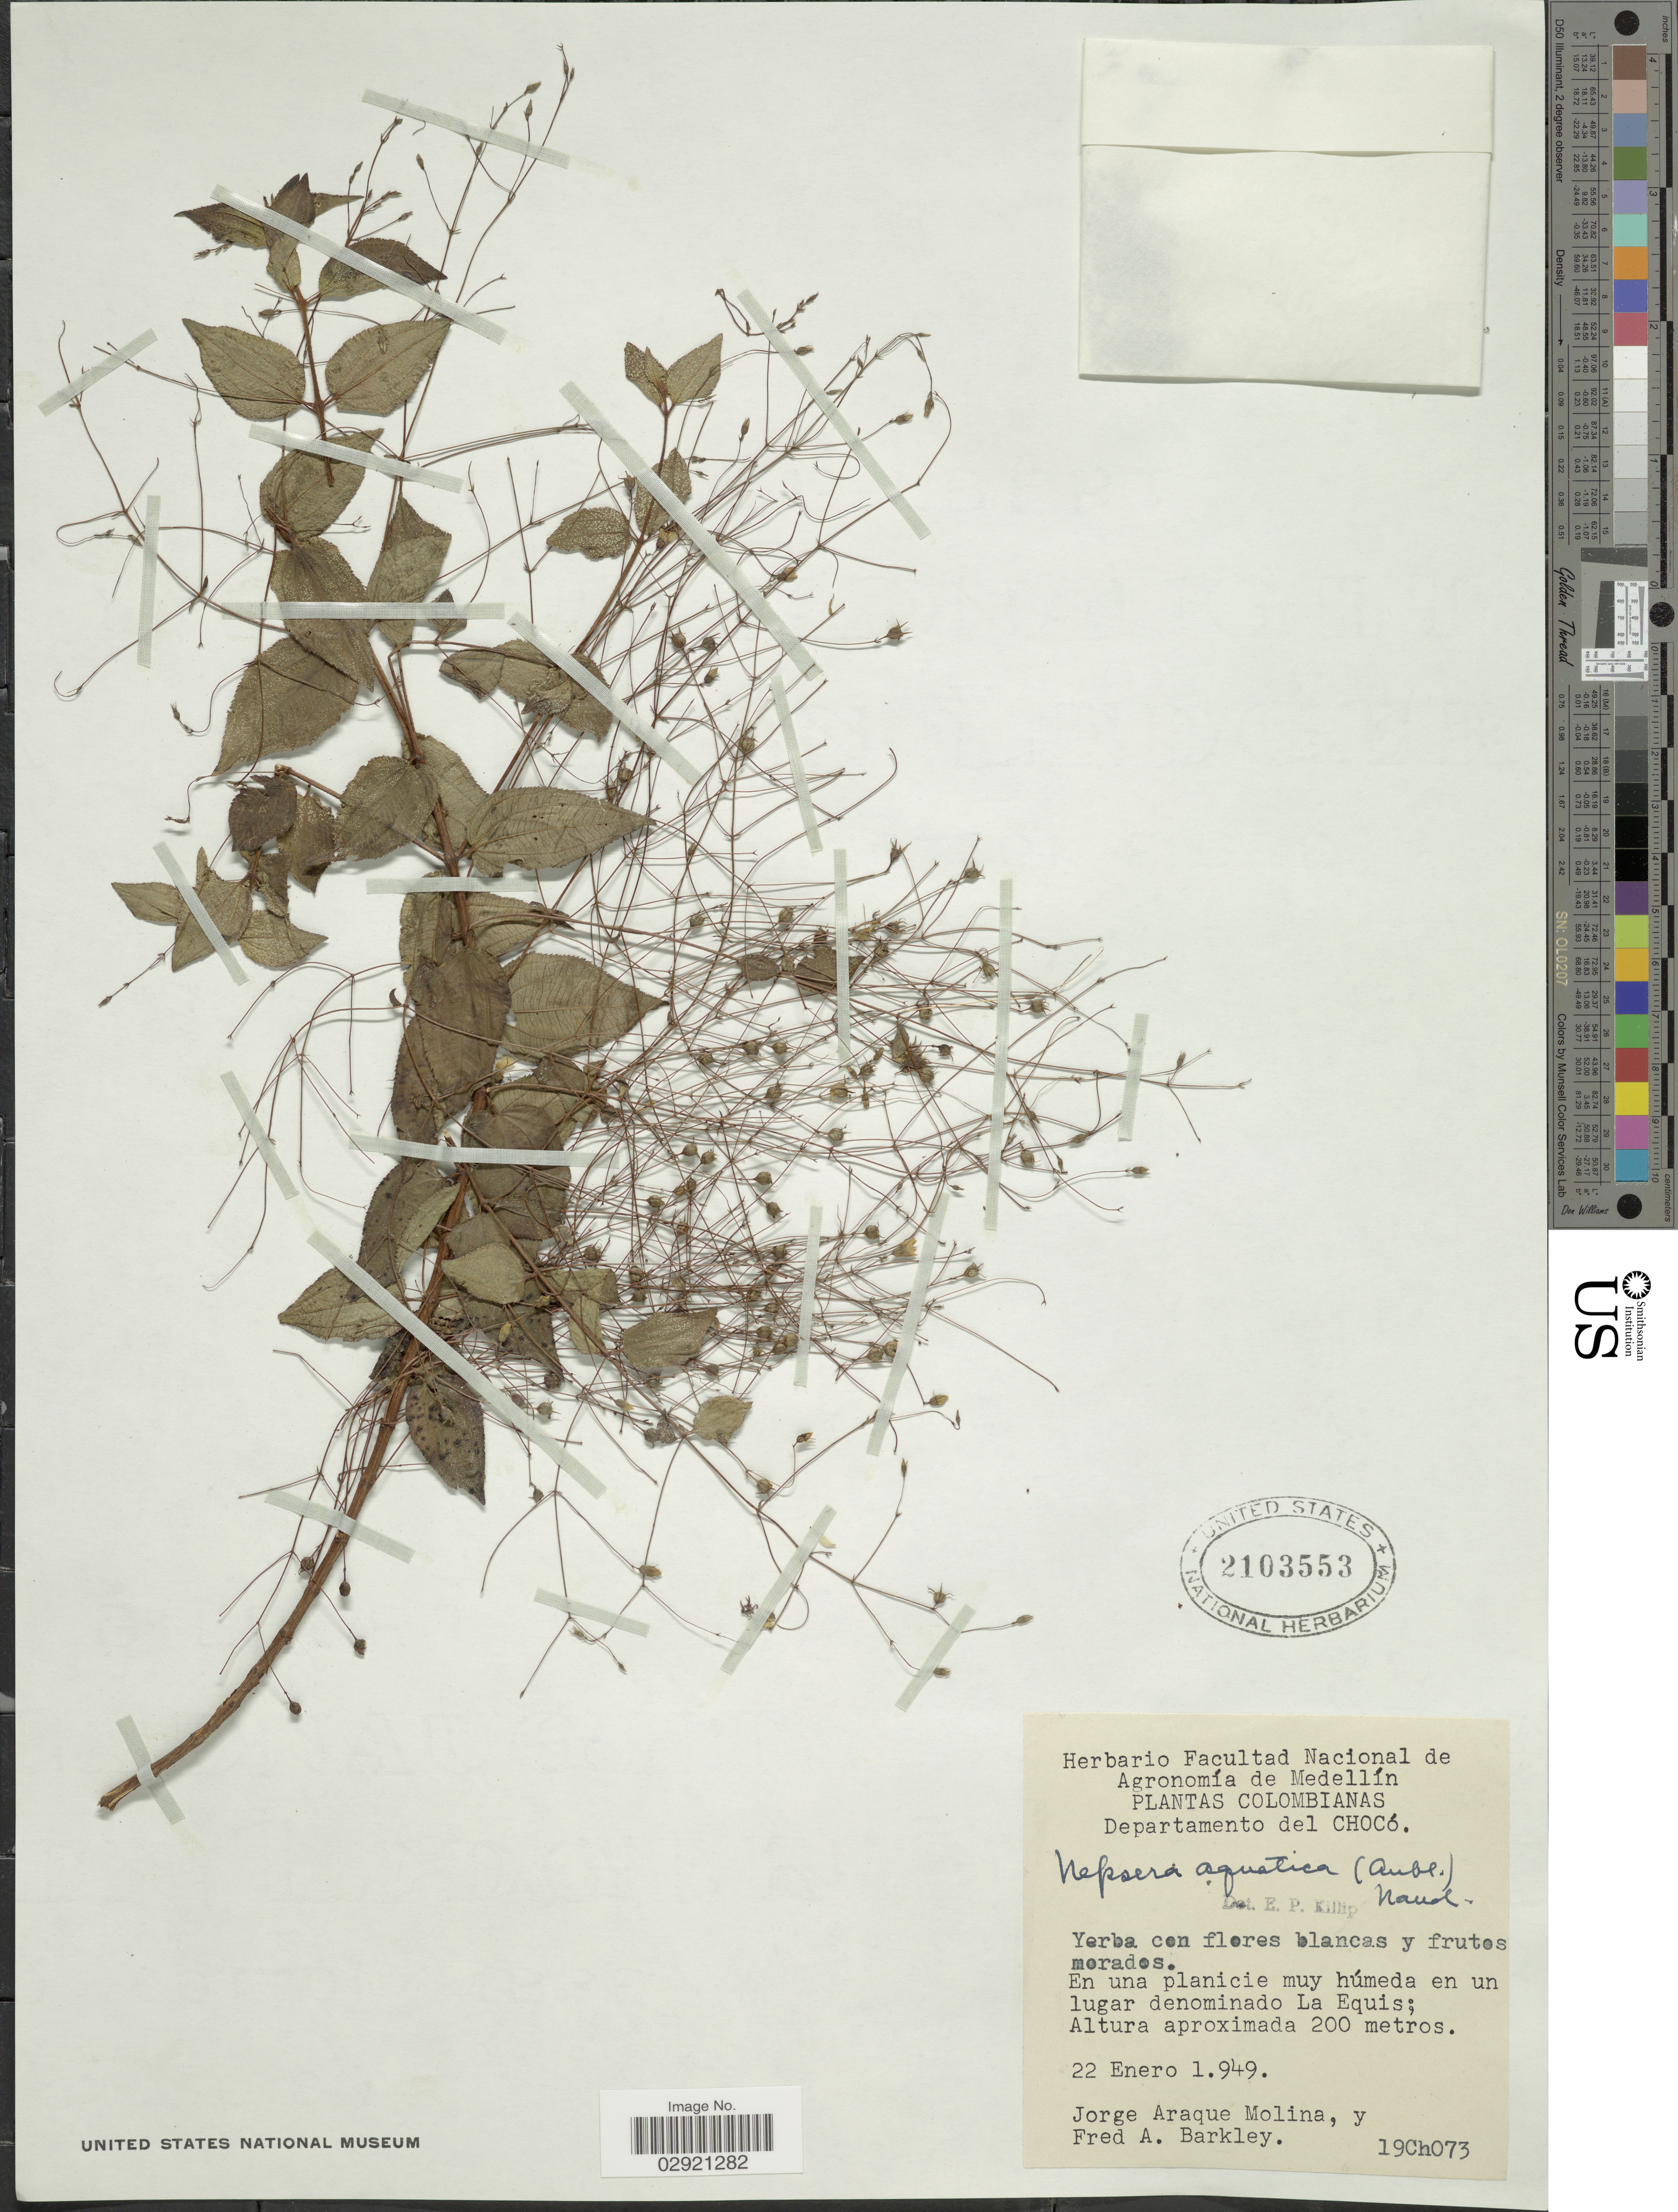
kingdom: Plantae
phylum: Tracheophyta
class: Magnoliopsida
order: Myrtales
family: Melastomataceae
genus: Nepsera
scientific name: Nepsera aquatica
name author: (Aubl.) Naudin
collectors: J. A. Molina & F. A. Barkley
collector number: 19Ch073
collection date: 1949-01-22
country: Colombia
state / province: Chocó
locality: Departamento del Chocó. Un un lugar denominado La Equis.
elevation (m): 200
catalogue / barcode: US 2103553